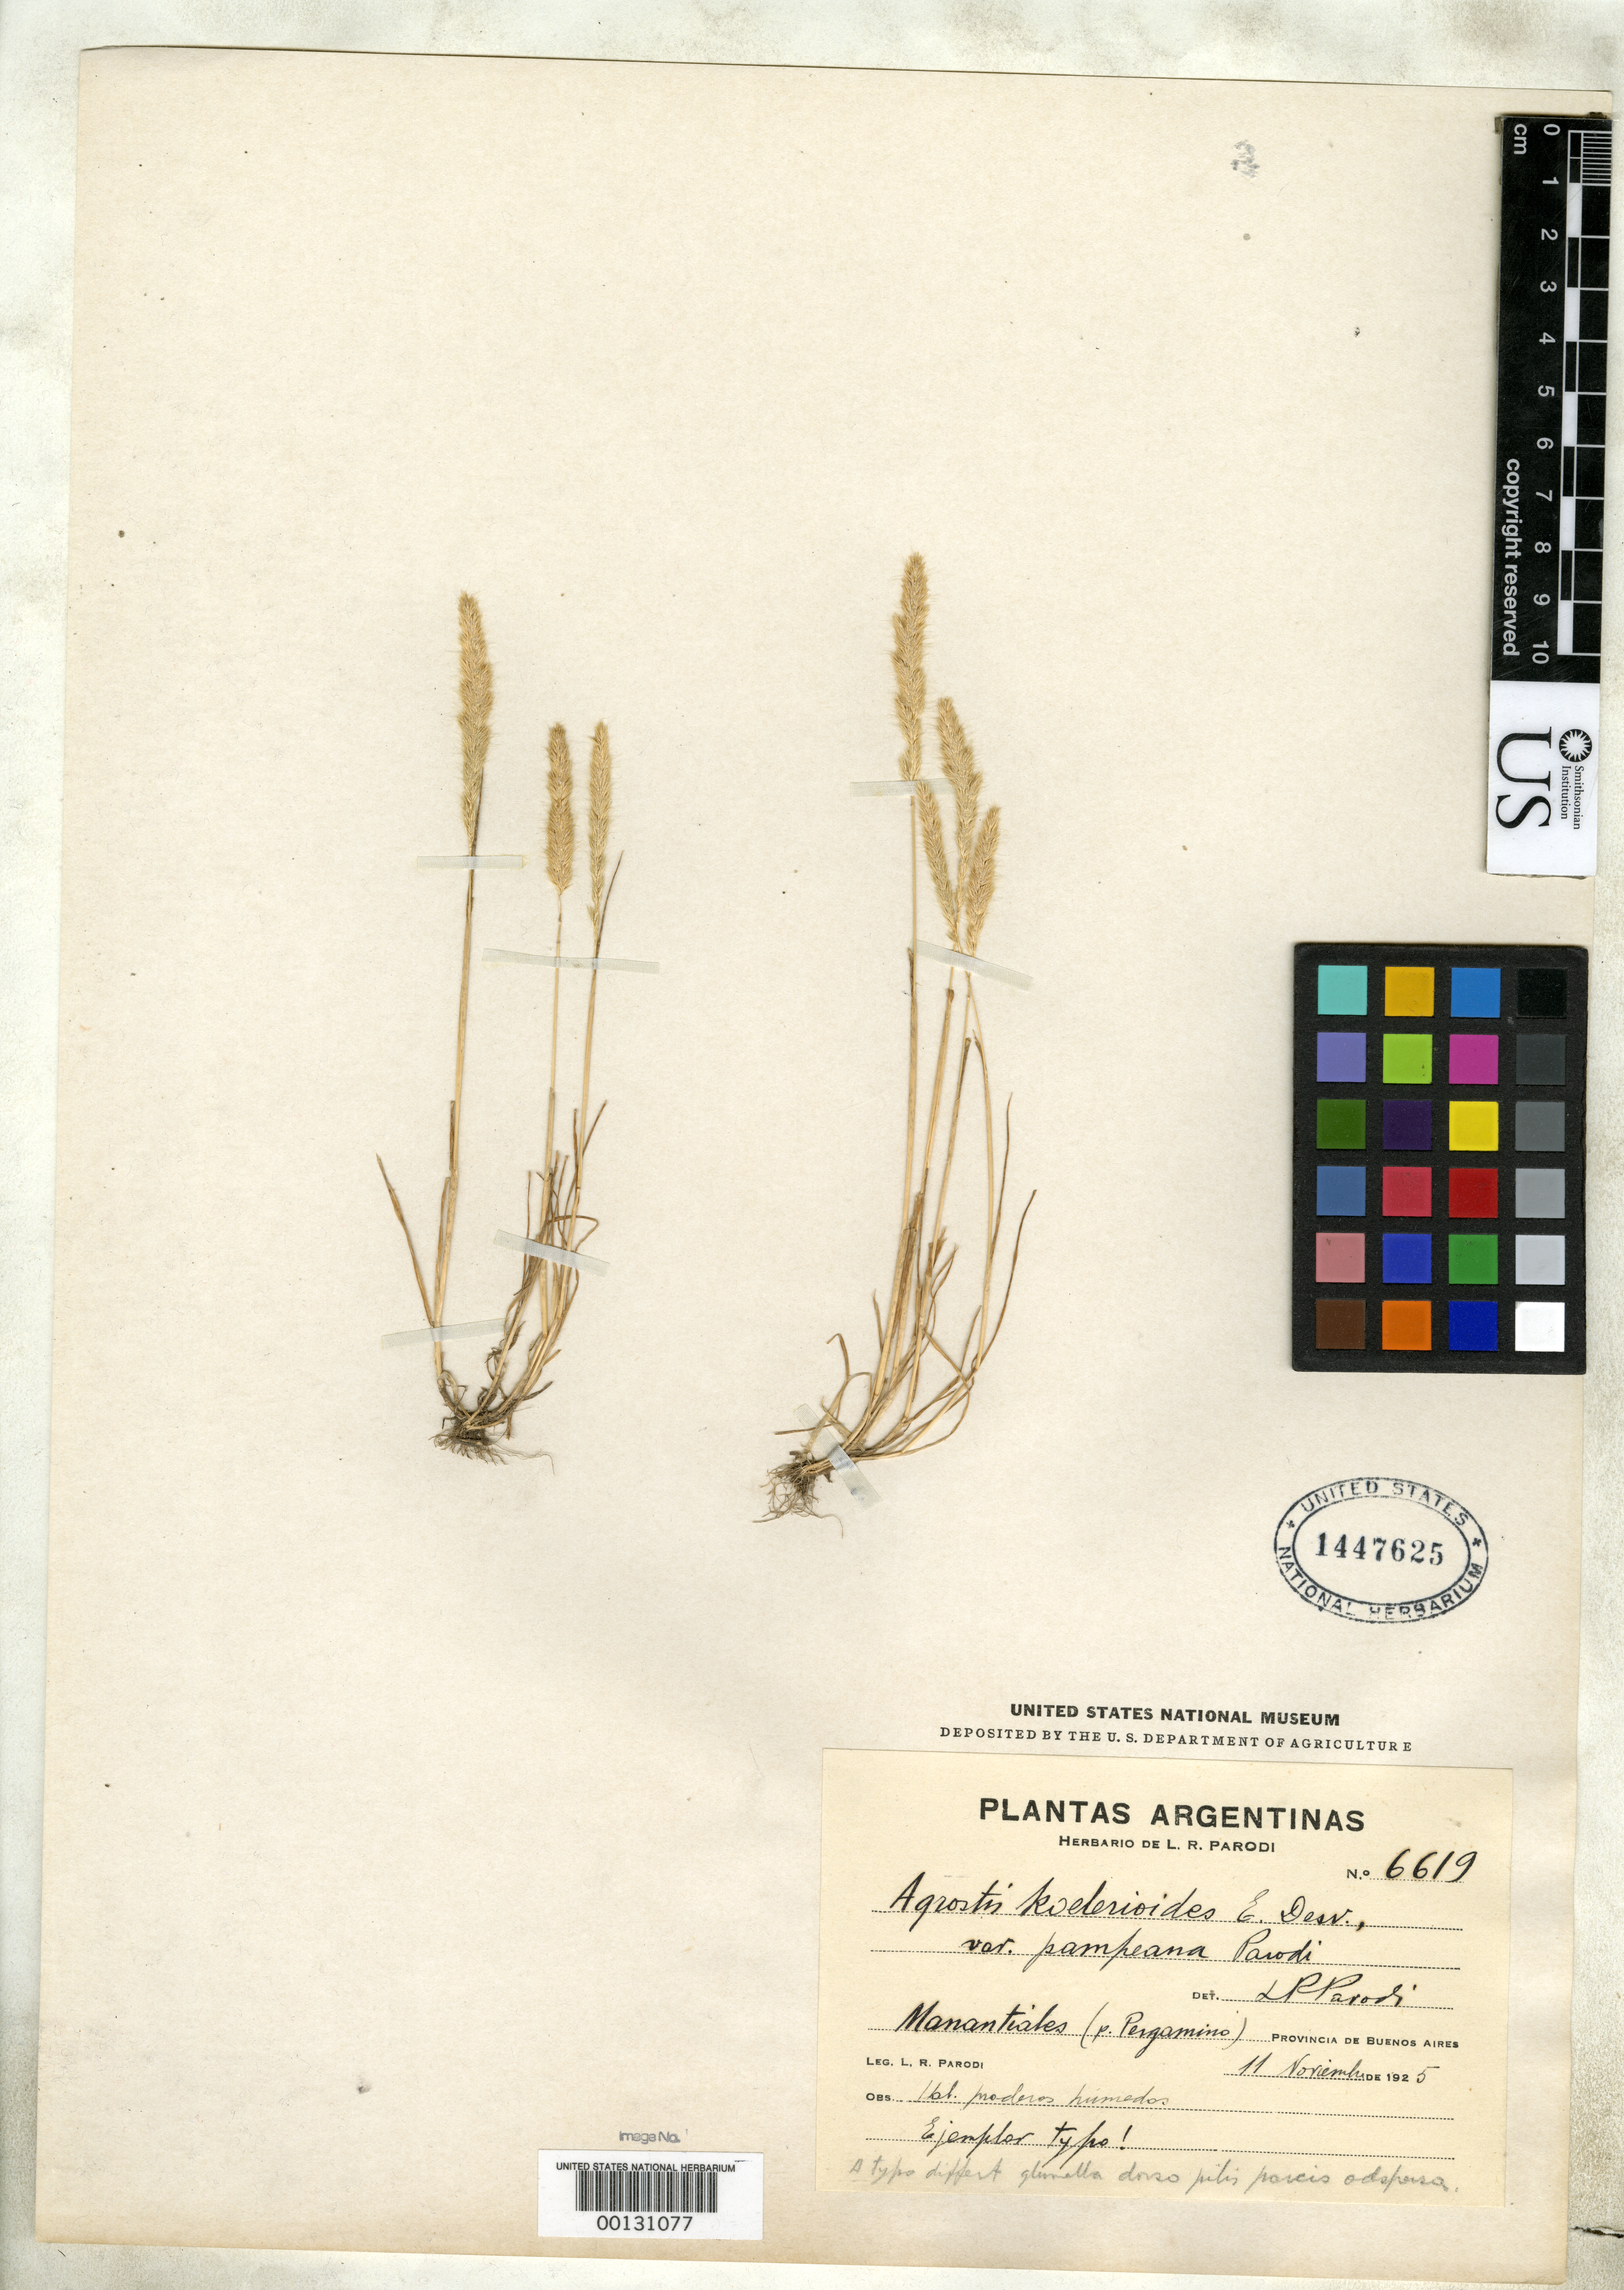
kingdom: Plantae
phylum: Tracheophyta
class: Liliopsida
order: Poales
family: Poaceae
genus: Agrostis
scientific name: Agrostis koelerioides var. pampeana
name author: Parodi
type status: Isotype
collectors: L. R. Parodi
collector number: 6619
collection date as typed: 11 Nov 1925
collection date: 1925-11-11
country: Argentina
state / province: Buenos Aires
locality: Manantiales.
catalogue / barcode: US 1447625